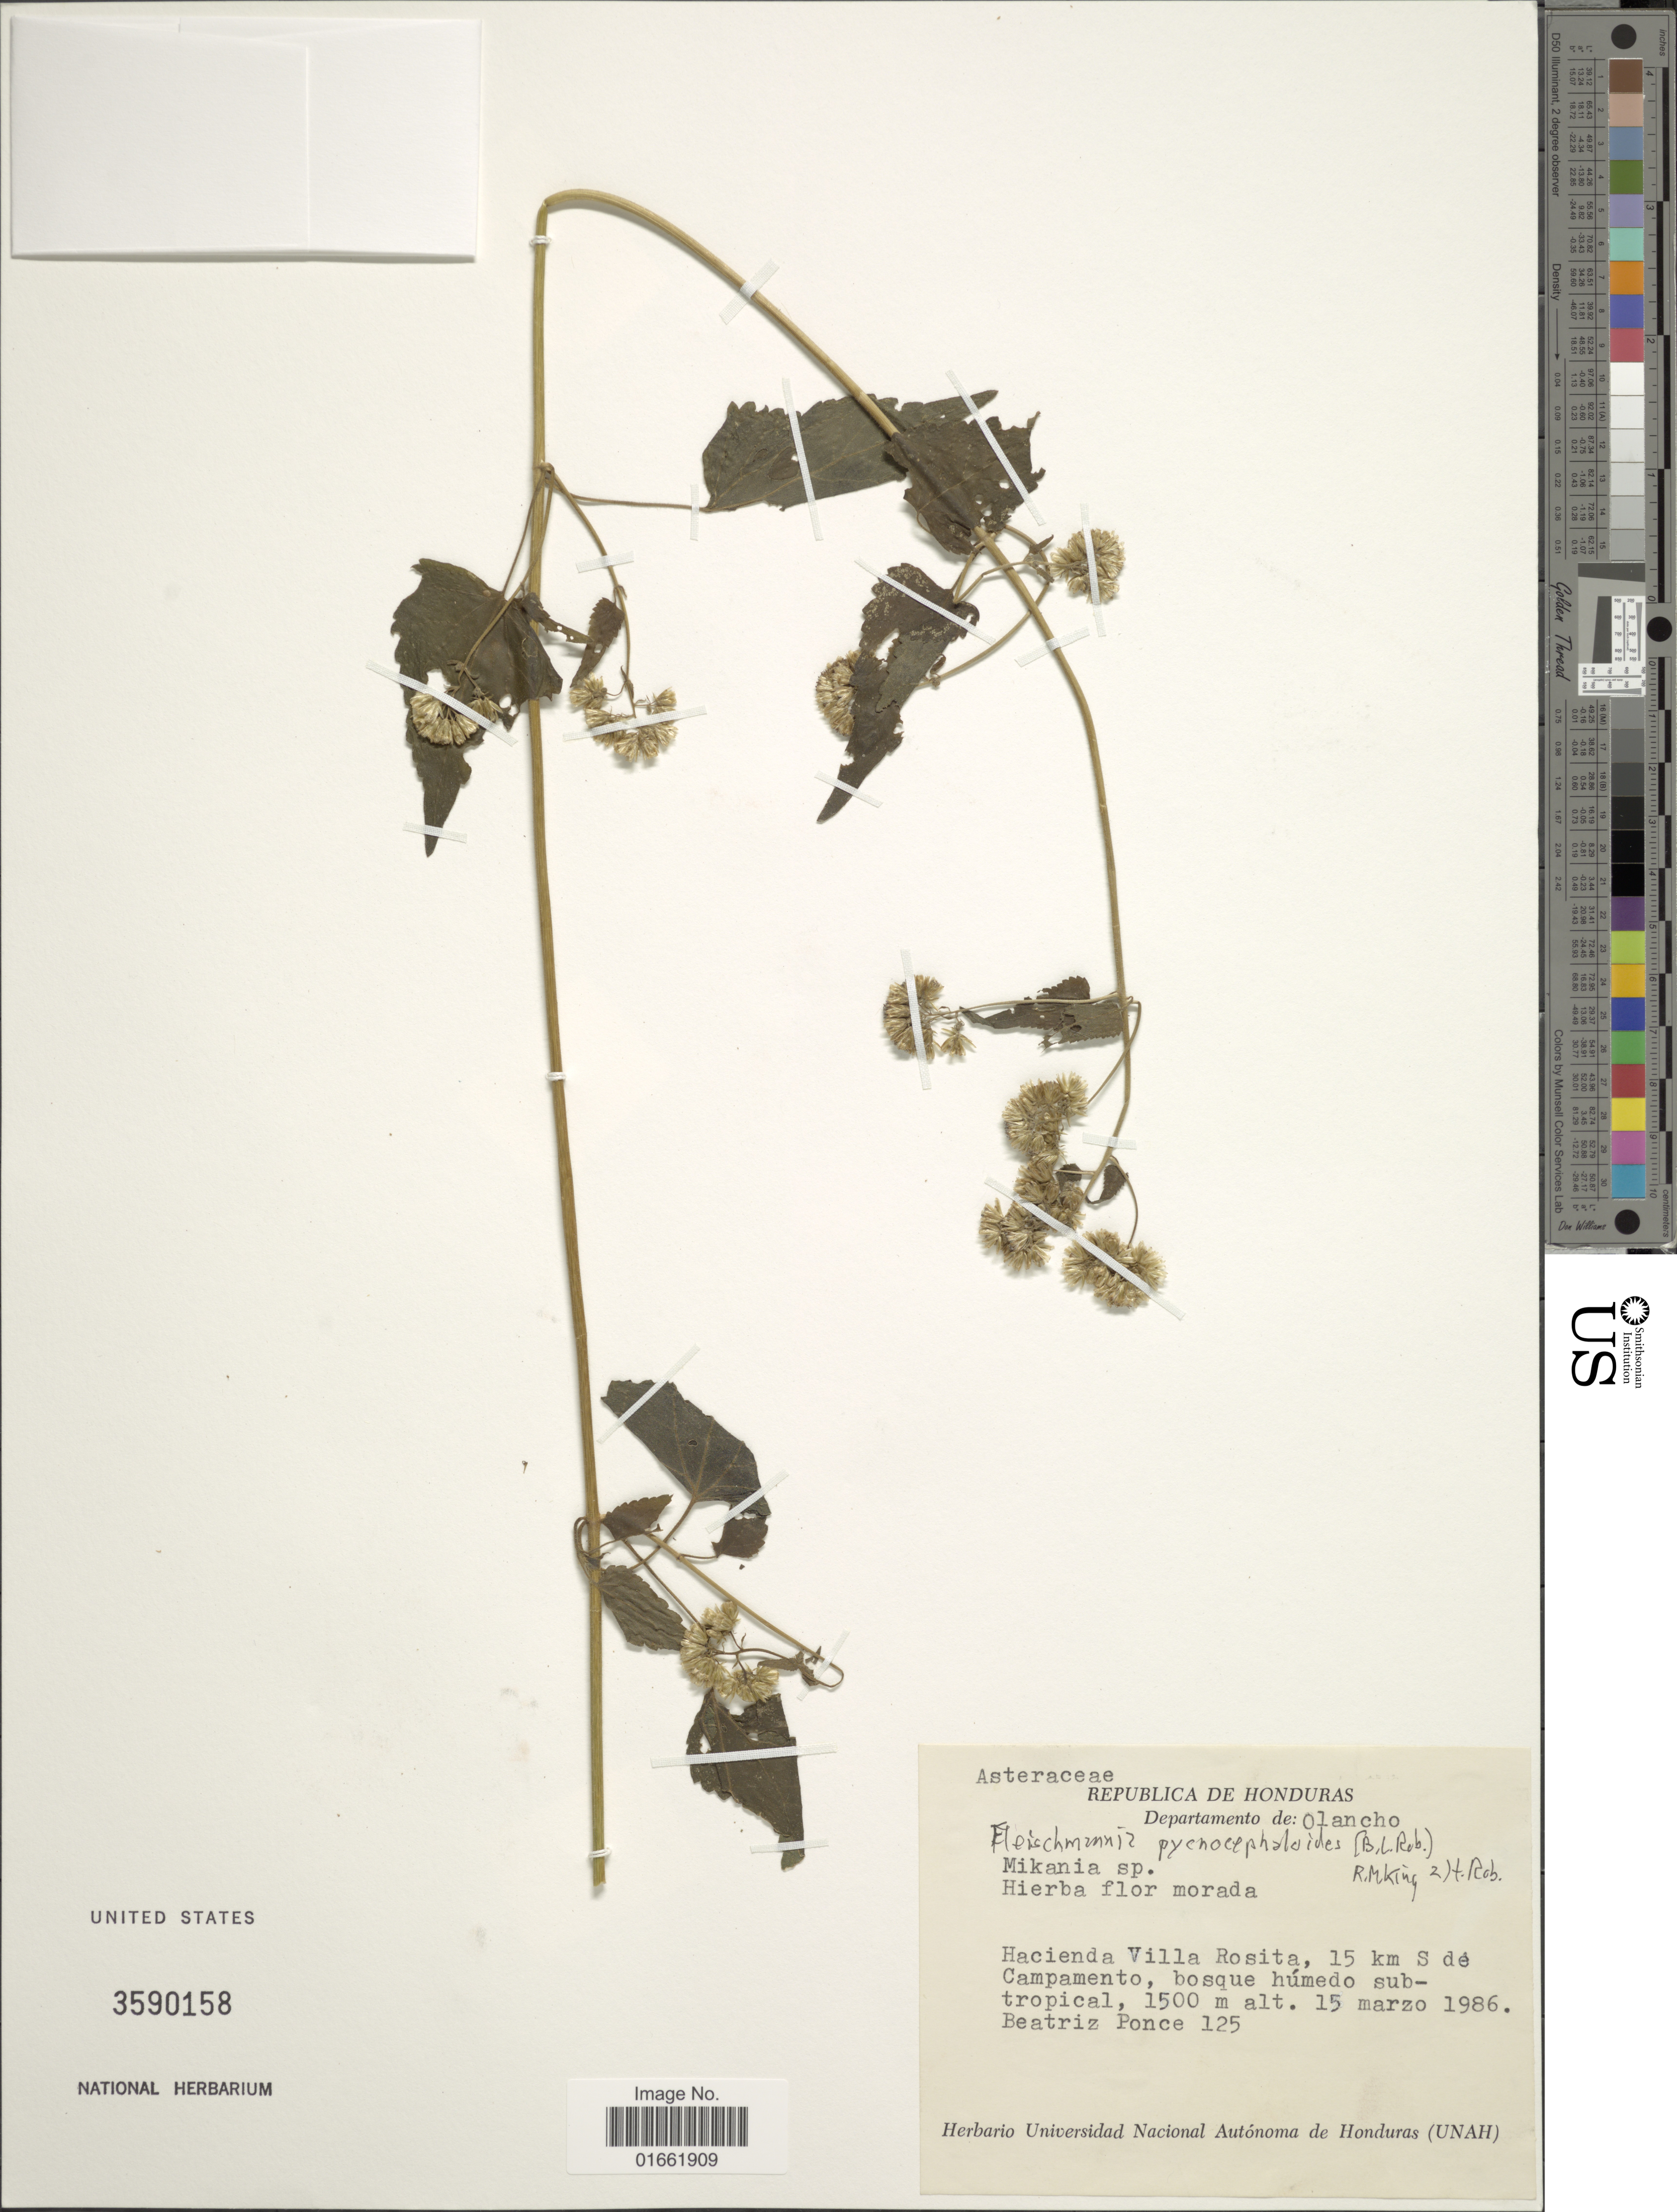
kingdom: Plantae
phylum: Tracheophyta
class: Magnoliopsida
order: Asterales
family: Asteraceae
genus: Fleischmannia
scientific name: Fleischmannia pycnocephala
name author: (Less.) R.M. King & H. Rob.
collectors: B. Ponce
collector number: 125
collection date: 1986-03-15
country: Honduras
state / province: Olancho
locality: Departamento de: Olancho. Hacienda Villa Rosita, 15 km S de Campamento, bosque húmedo subtropical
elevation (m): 1500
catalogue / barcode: US 3590158